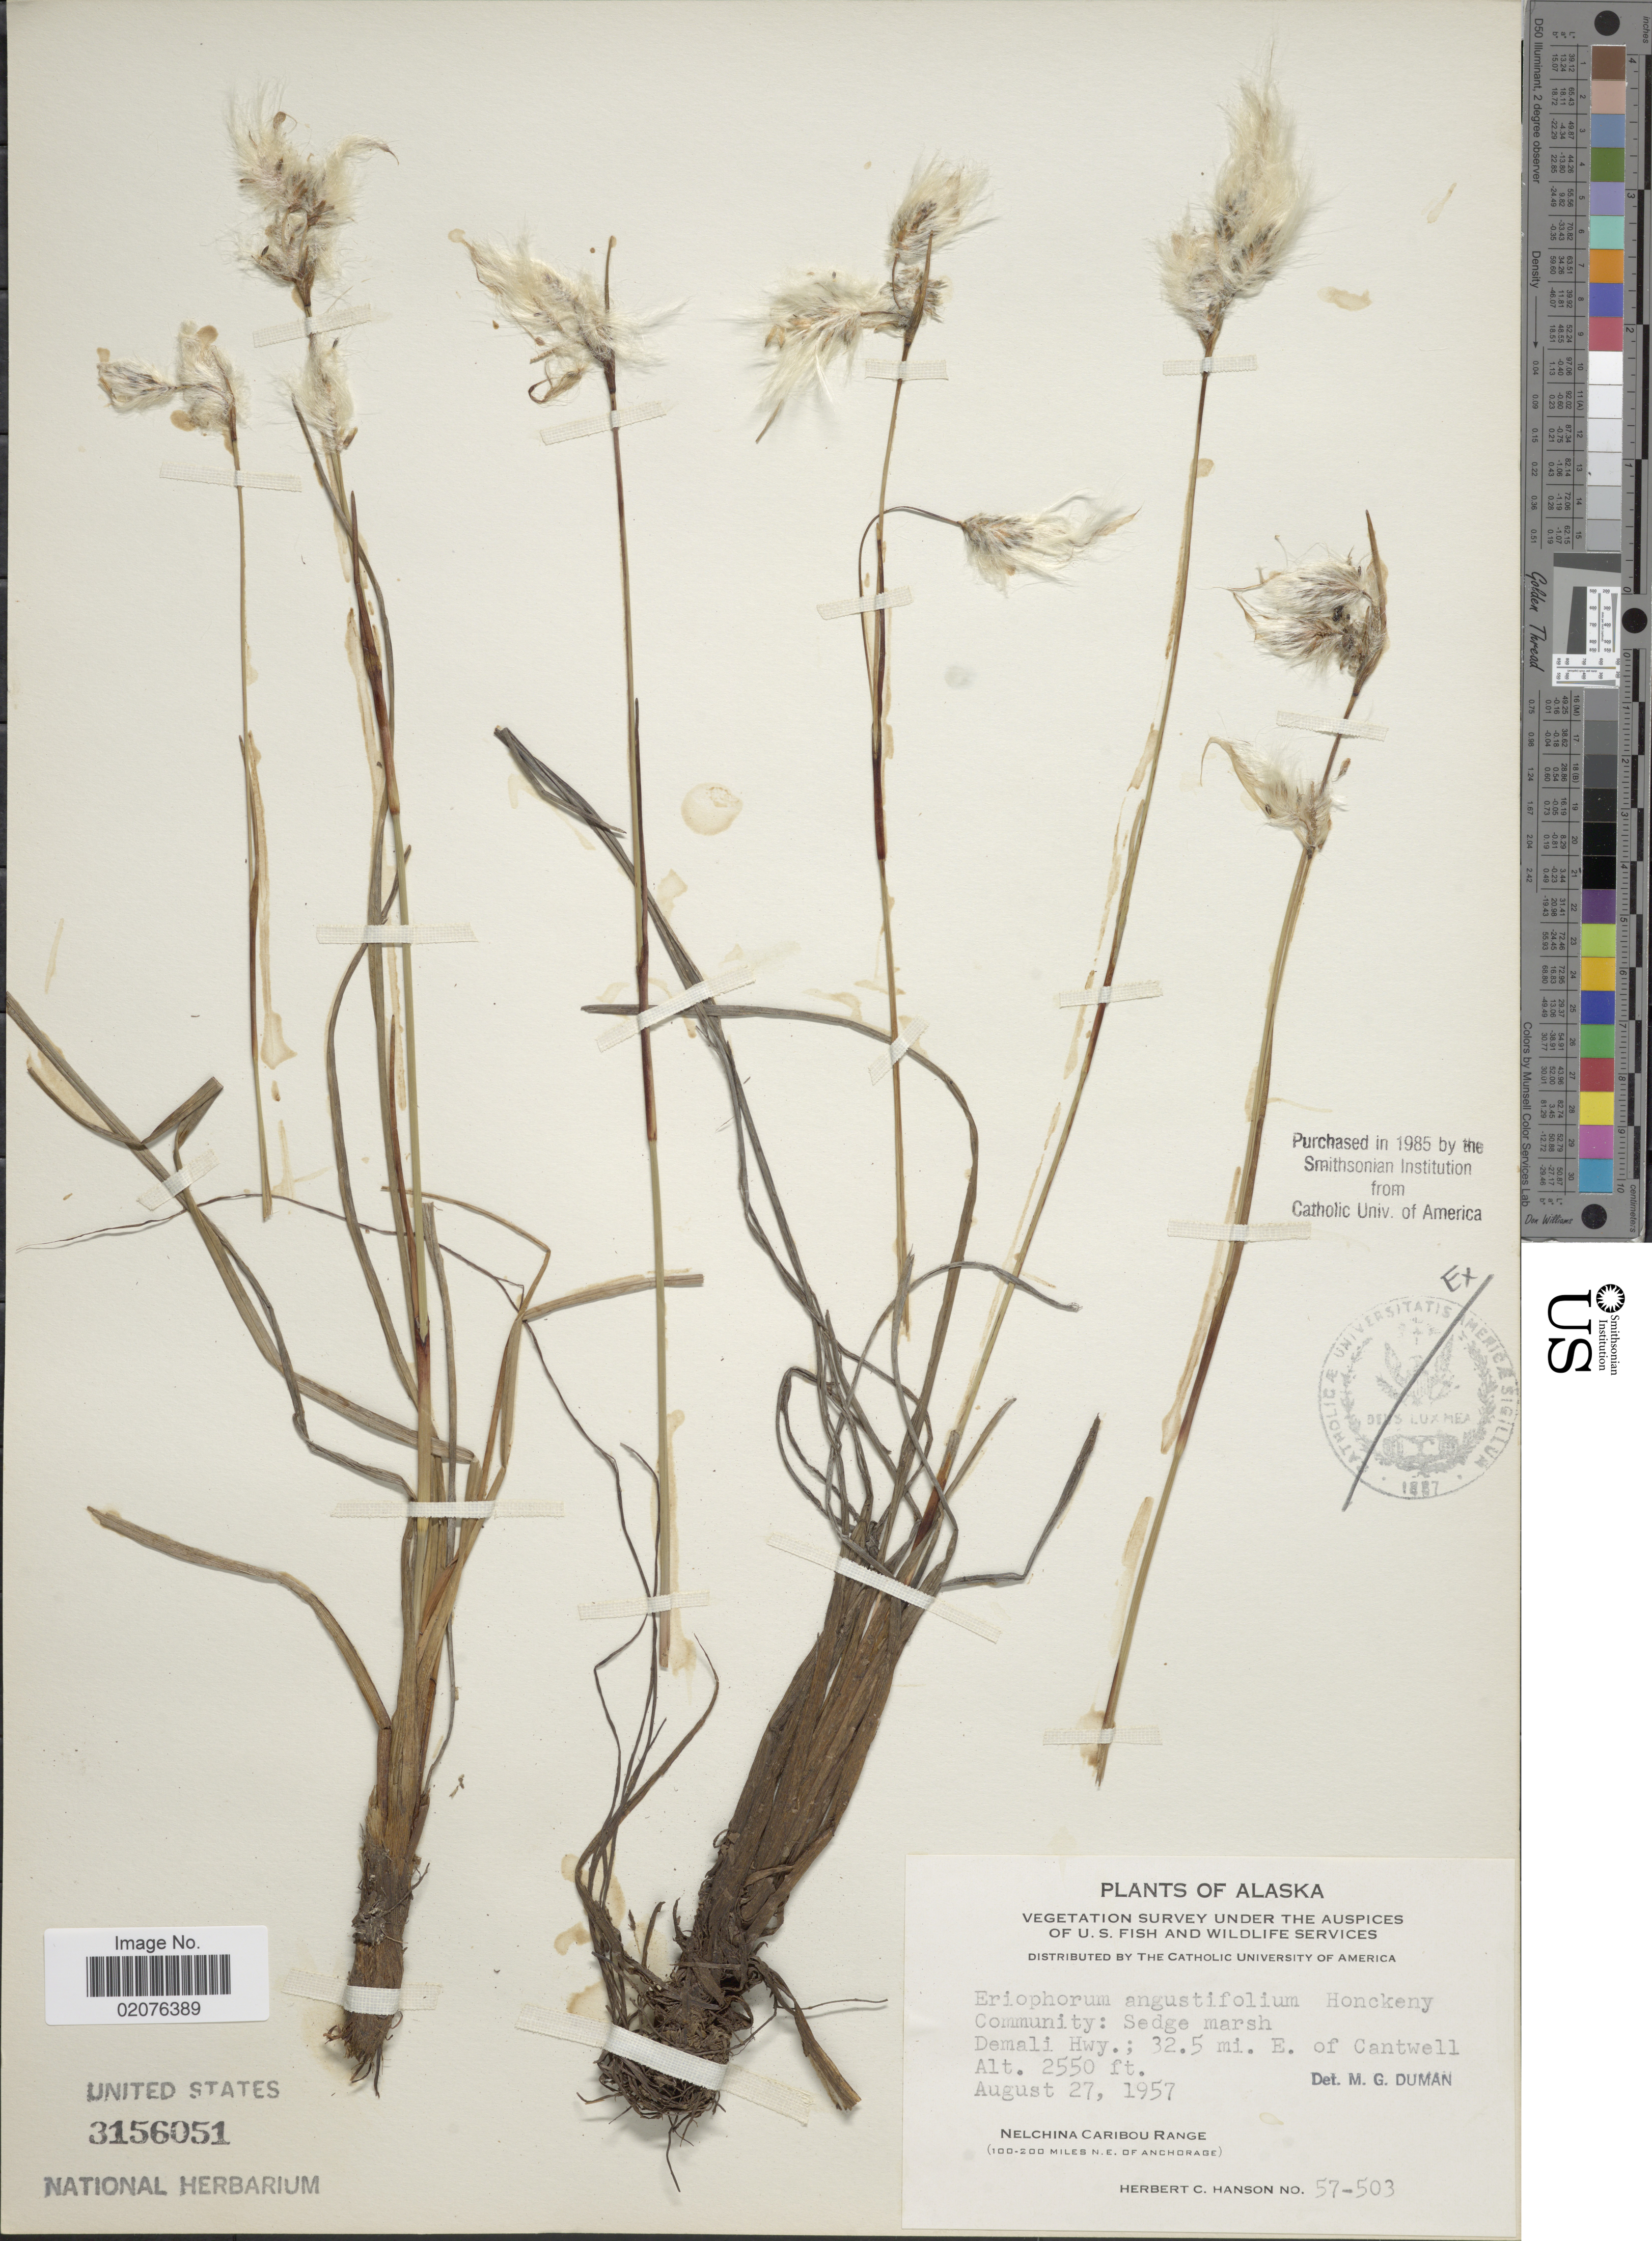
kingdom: Plantae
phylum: Tracheophyta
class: Liliopsida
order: Poales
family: Cyperaceae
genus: Eriophorum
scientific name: Eriophorum angustifolium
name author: Honck.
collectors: H. Hanson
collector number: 57-503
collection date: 1957-08-27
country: United States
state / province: Alaska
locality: Demali Hwy.: 32.5 mi. E. of Cantwell. Nelchina Caribou Range (100-200 miles N. E. of Anchorage)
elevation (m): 777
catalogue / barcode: US 3156051